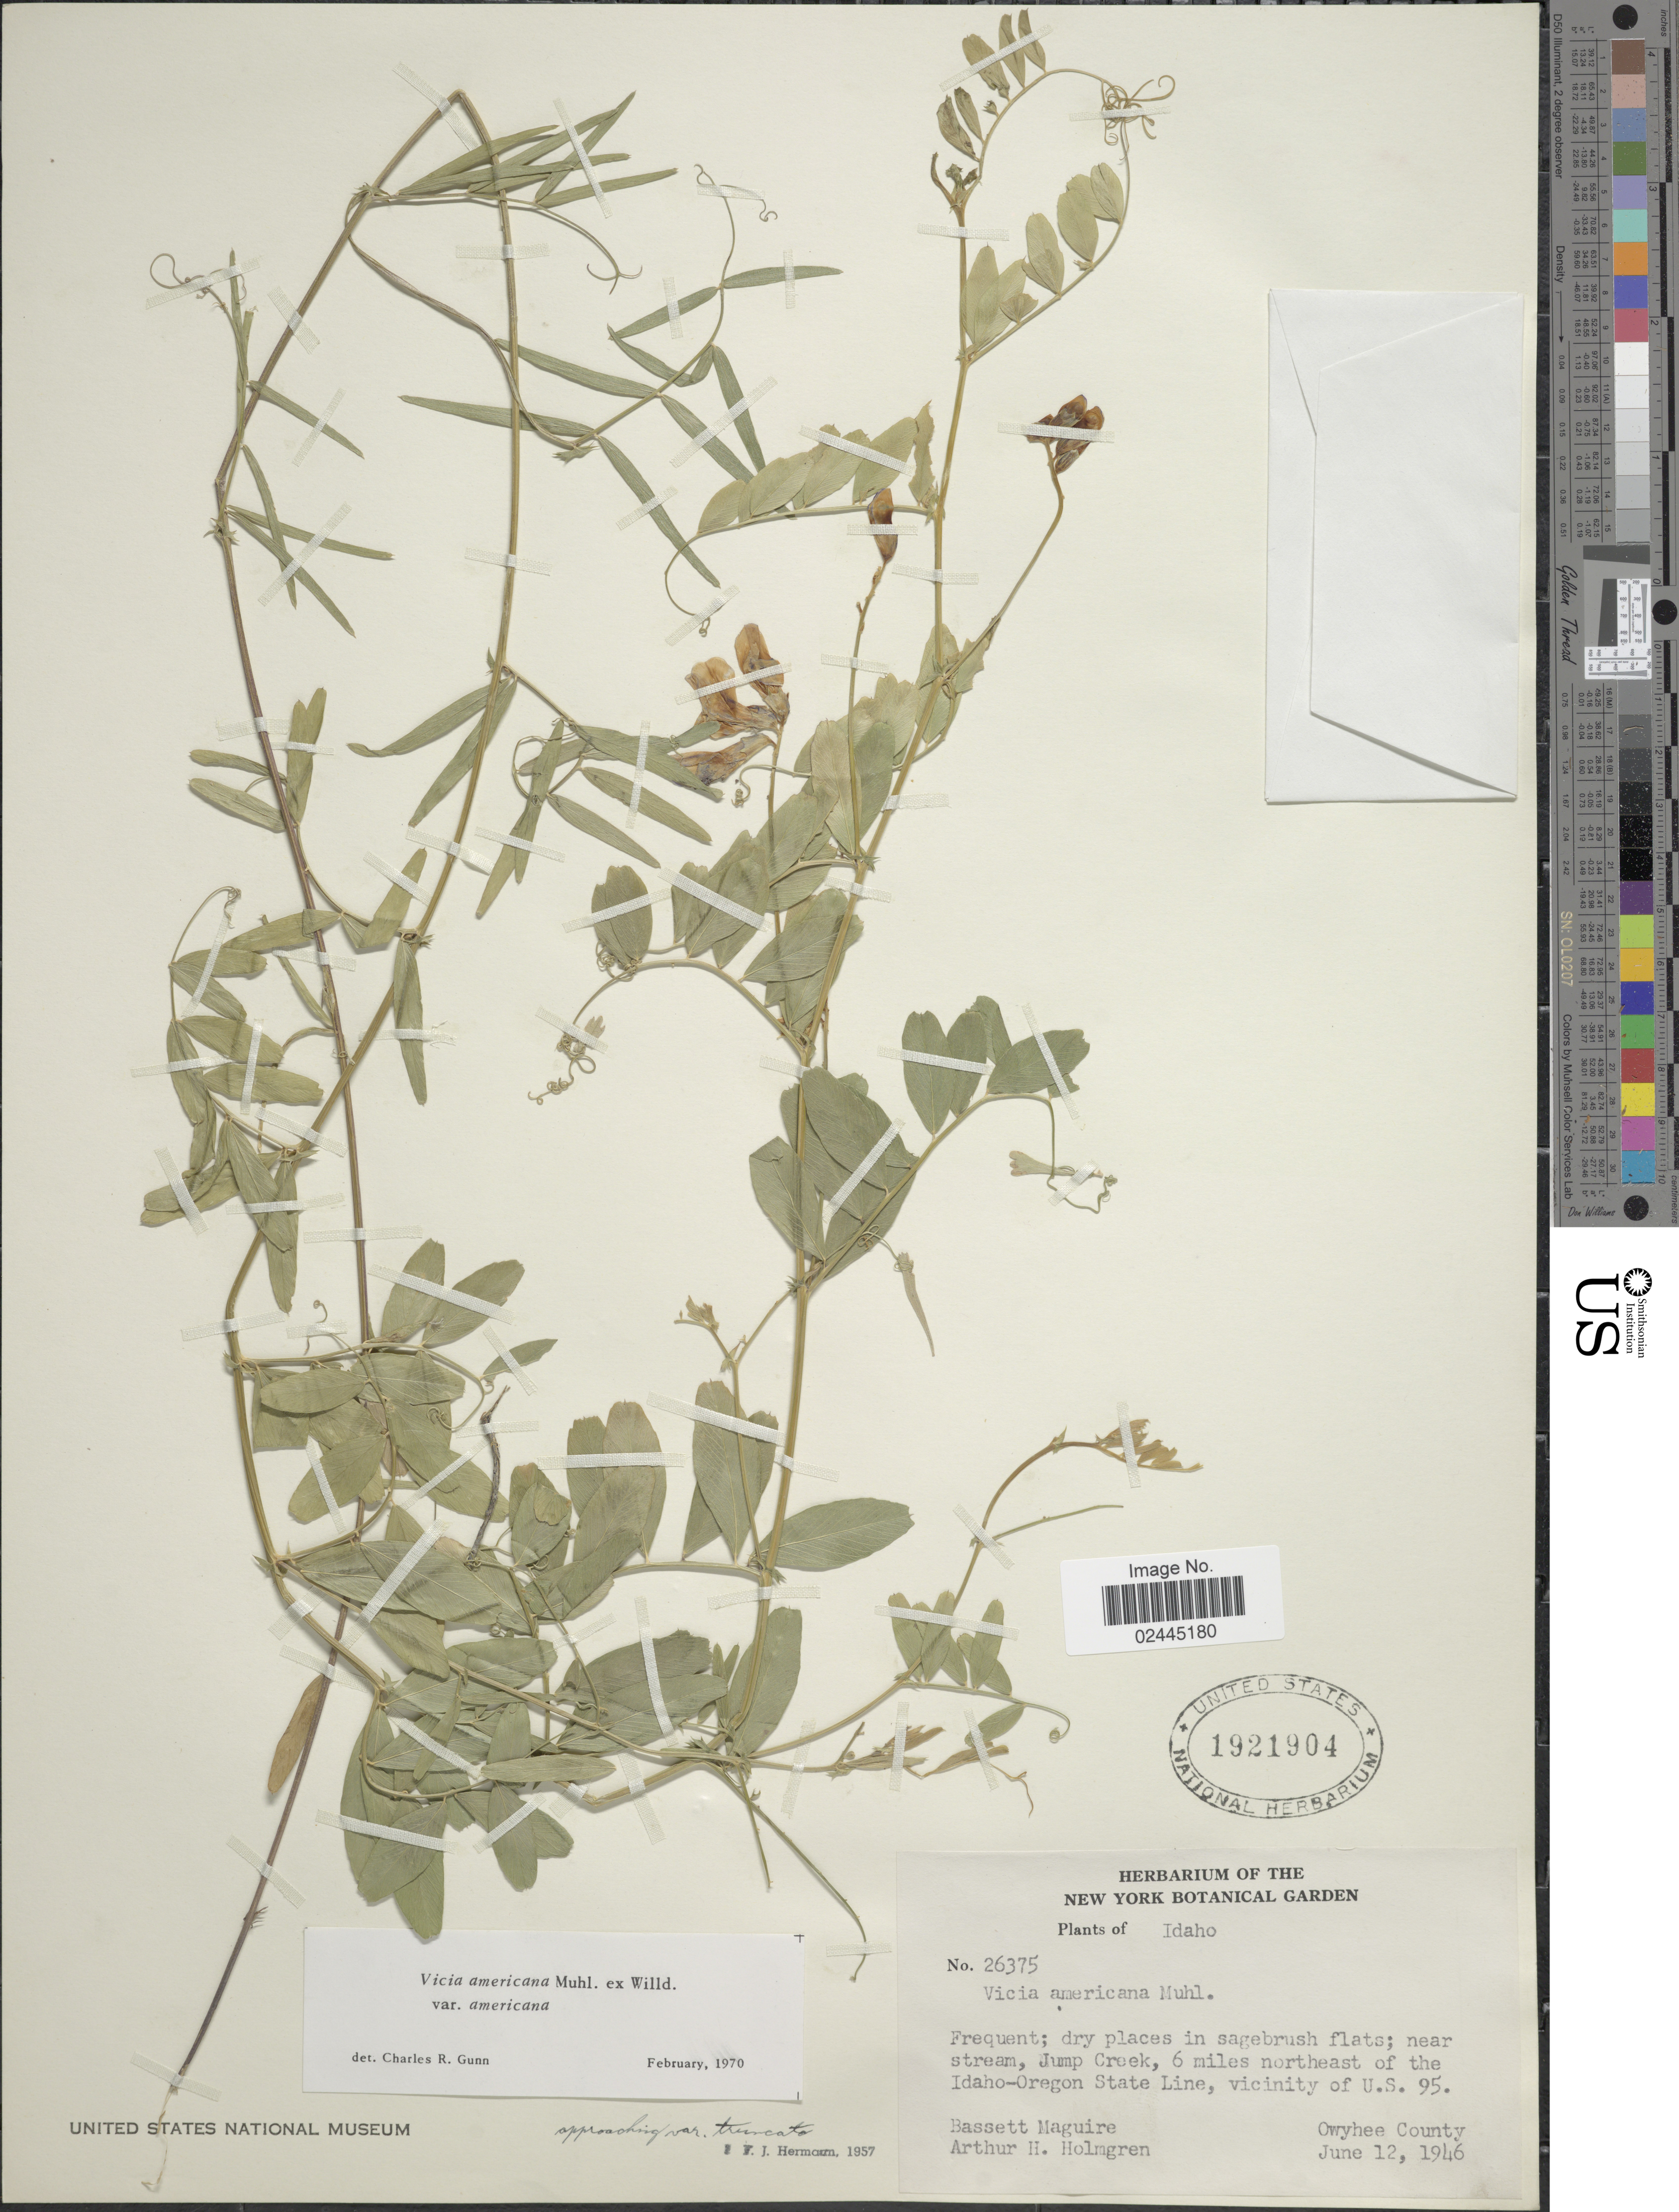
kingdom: Plantae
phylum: Tracheophyta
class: Magnoliopsida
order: Fabales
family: Fabaceae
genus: Vicia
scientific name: Vicia americana var. americana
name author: Muhl. ex Willd.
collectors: B. Maguire & A. H. Holmgren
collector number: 26375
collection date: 1946-06-12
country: United States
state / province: Idaho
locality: Jump Creek, 6 miles northeast of the Idaho- Oregon State Line, vicinity of U.S. 95. Owyhee County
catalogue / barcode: US 1921904